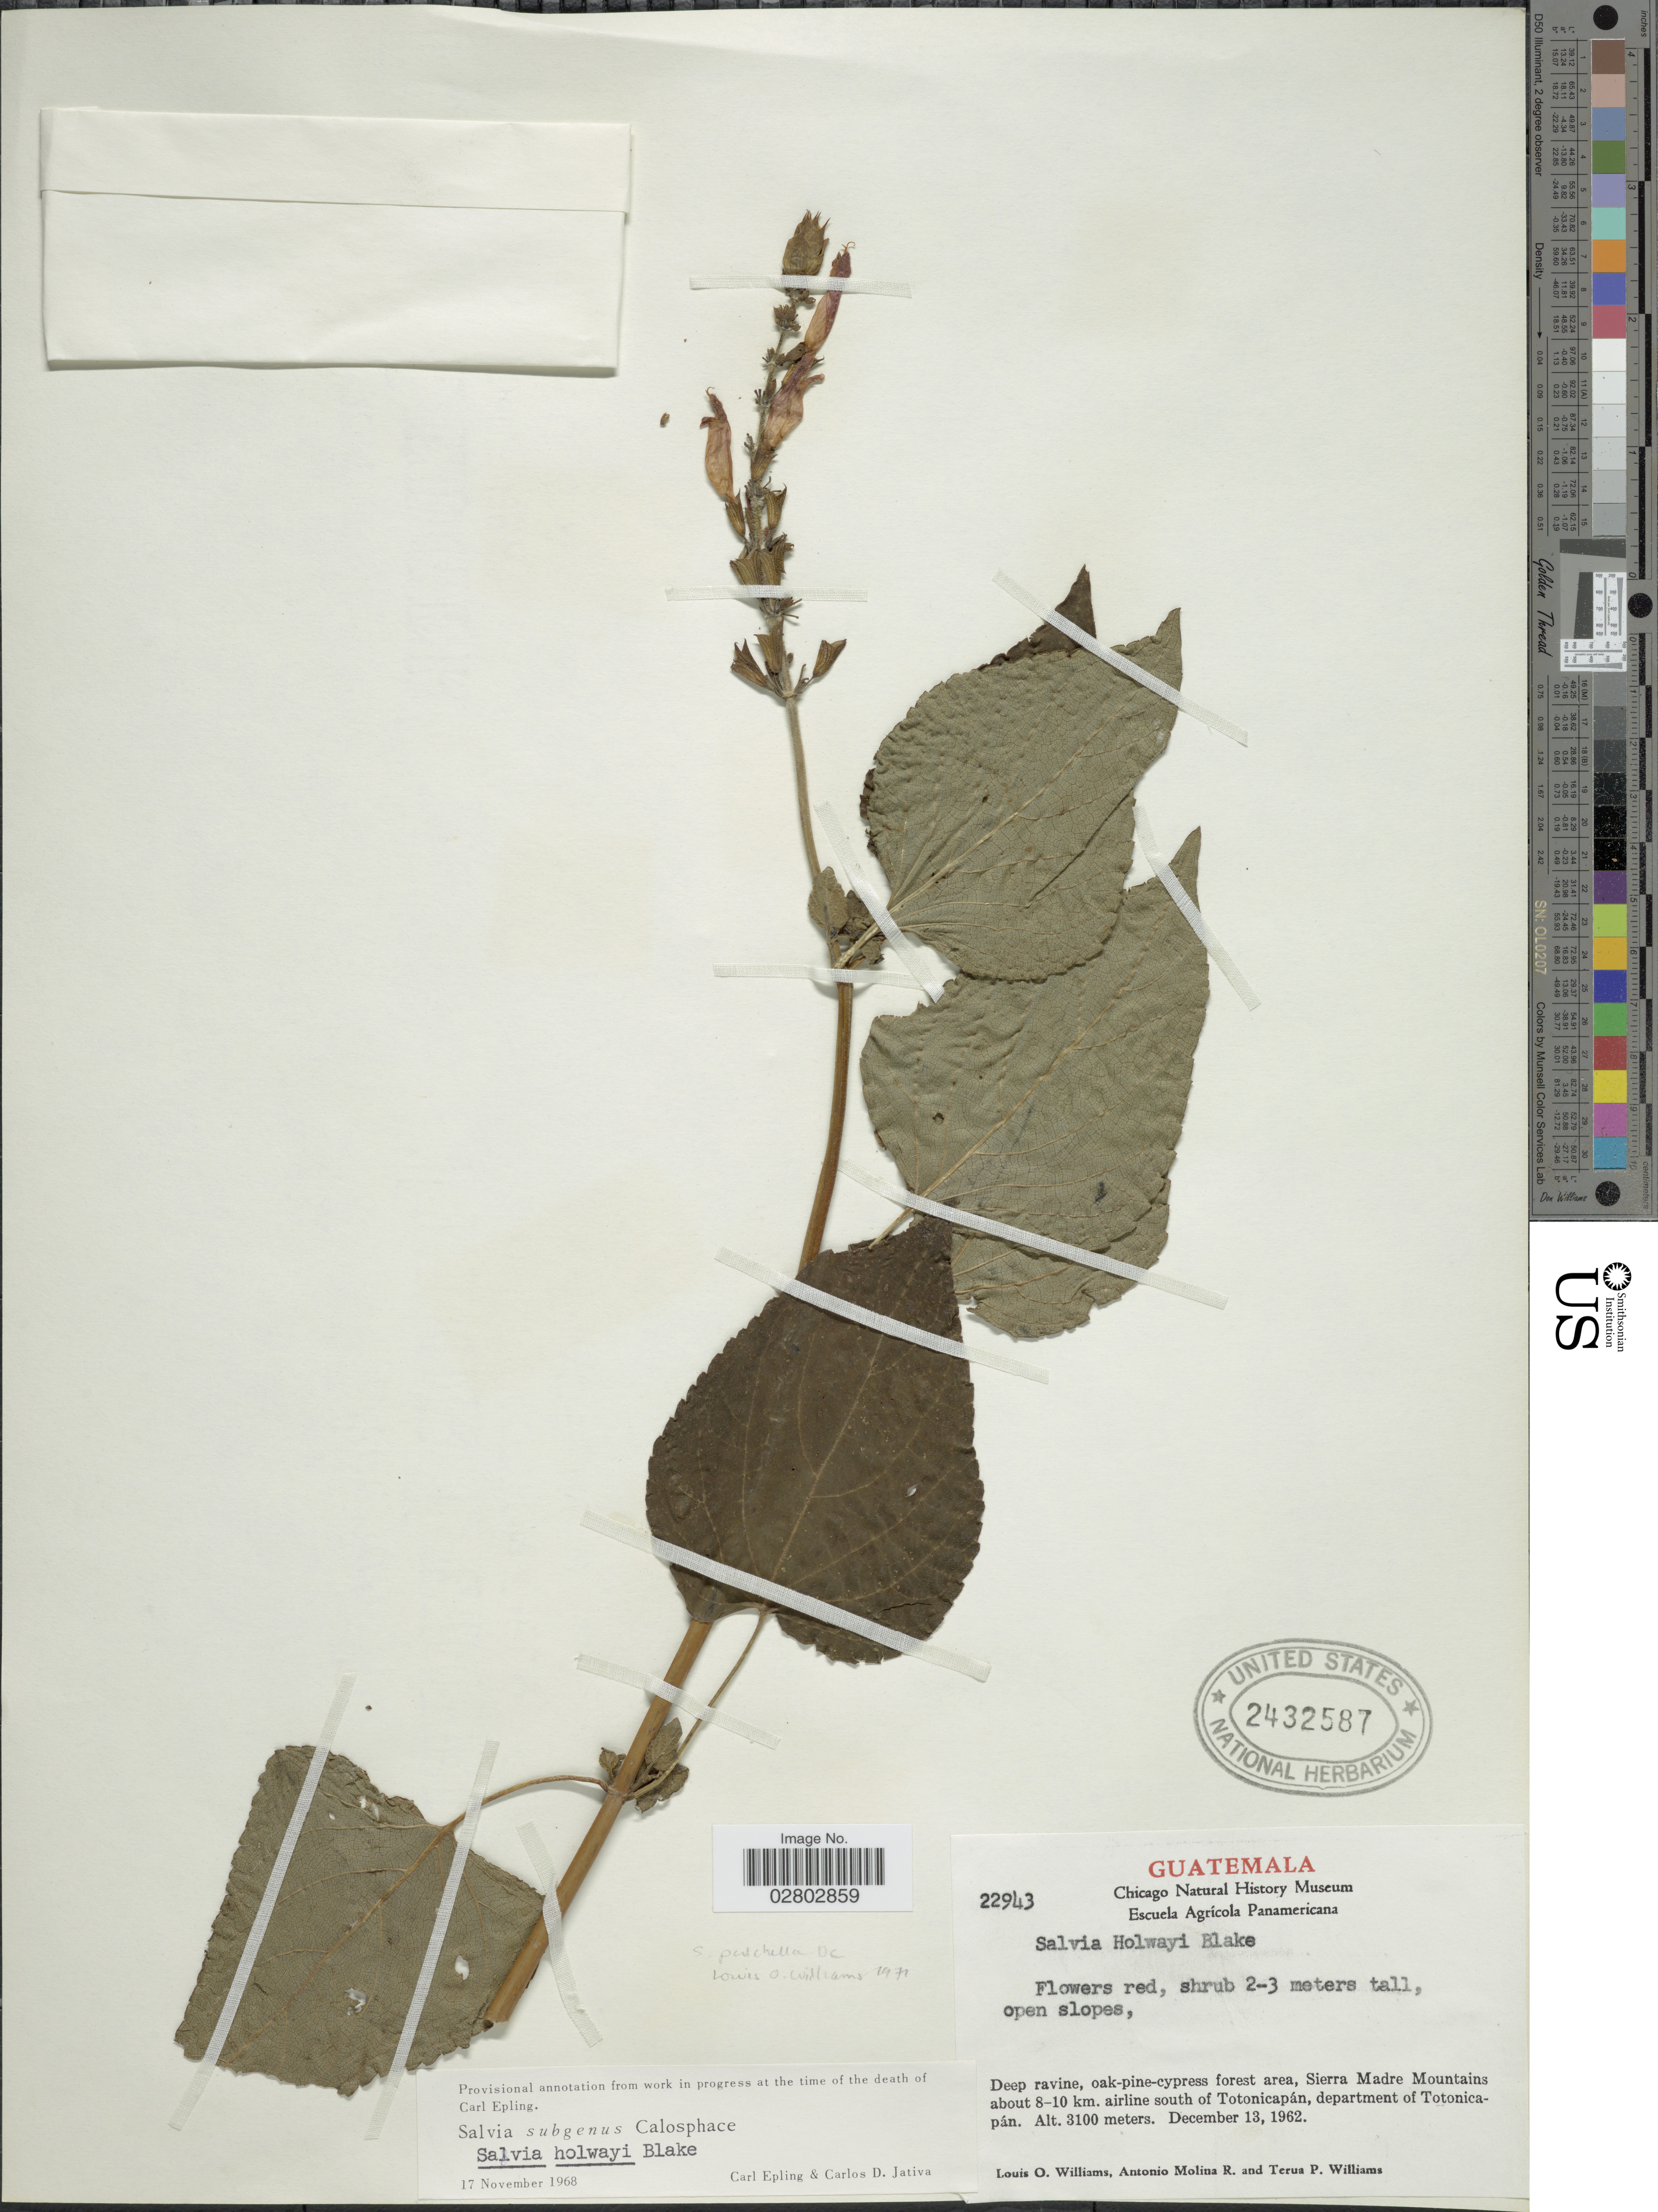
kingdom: Plantae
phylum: Tracheophyta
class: Magnoliopsida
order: Lamiales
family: Lamiaceae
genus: Salvia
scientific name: Salvia pulchella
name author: DC.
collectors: L. O. Williams, A. Molina R. & T. Williams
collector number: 22943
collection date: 1962-12-13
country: Guatemala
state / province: Totonicapan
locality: Sierra Madre Mountains about 8-10 km. airline south of Totonicapán, department of Totonicapán.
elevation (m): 3100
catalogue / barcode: US 2432587